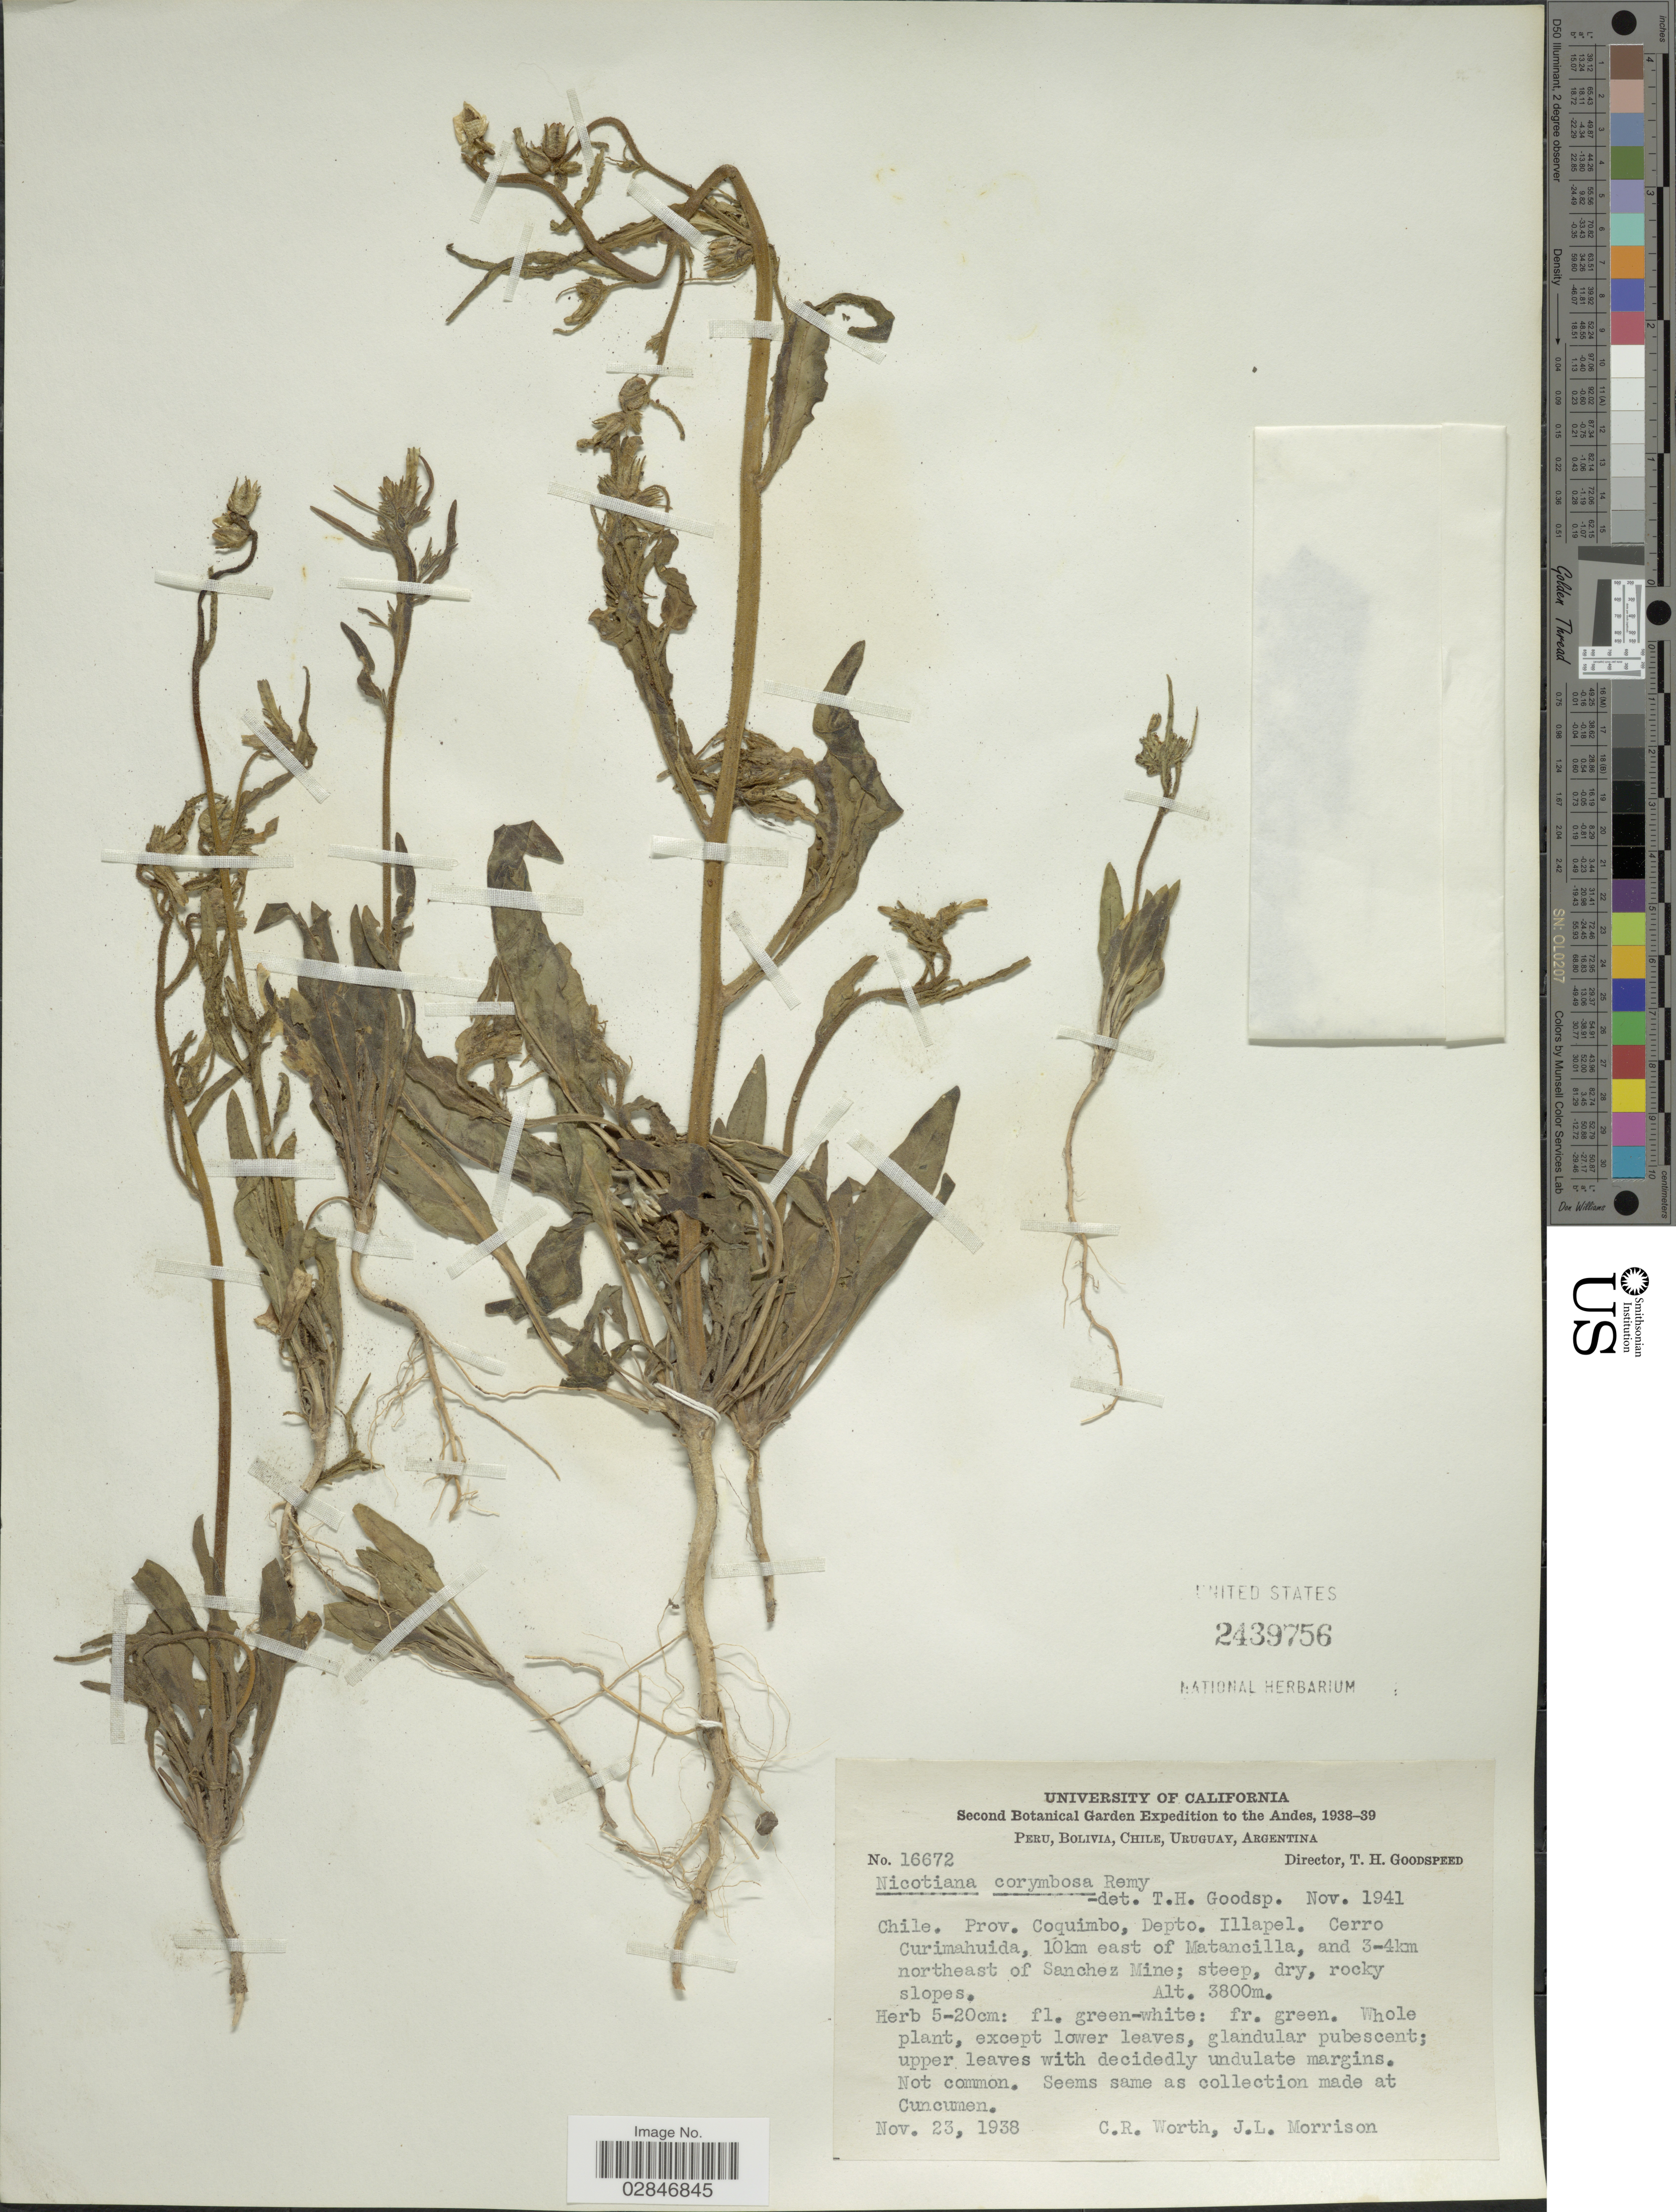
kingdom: Plantae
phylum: Tracheophyta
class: Magnoliopsida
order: Solanales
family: Solanaceae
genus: Nicotiana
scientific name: Nicotiana corymbosa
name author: J. Rémy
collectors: C. R. Worth & J. Morrison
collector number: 16672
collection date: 1938-11-23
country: Chile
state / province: Coquimbo (IV)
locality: The Andes, Prov. Coquimbo, Depto. Illapel. Cerro Curimahuida, 10km east of Matancilla, and 3-4km northeast of Sanchez Mine.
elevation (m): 3800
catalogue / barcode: US 2439756